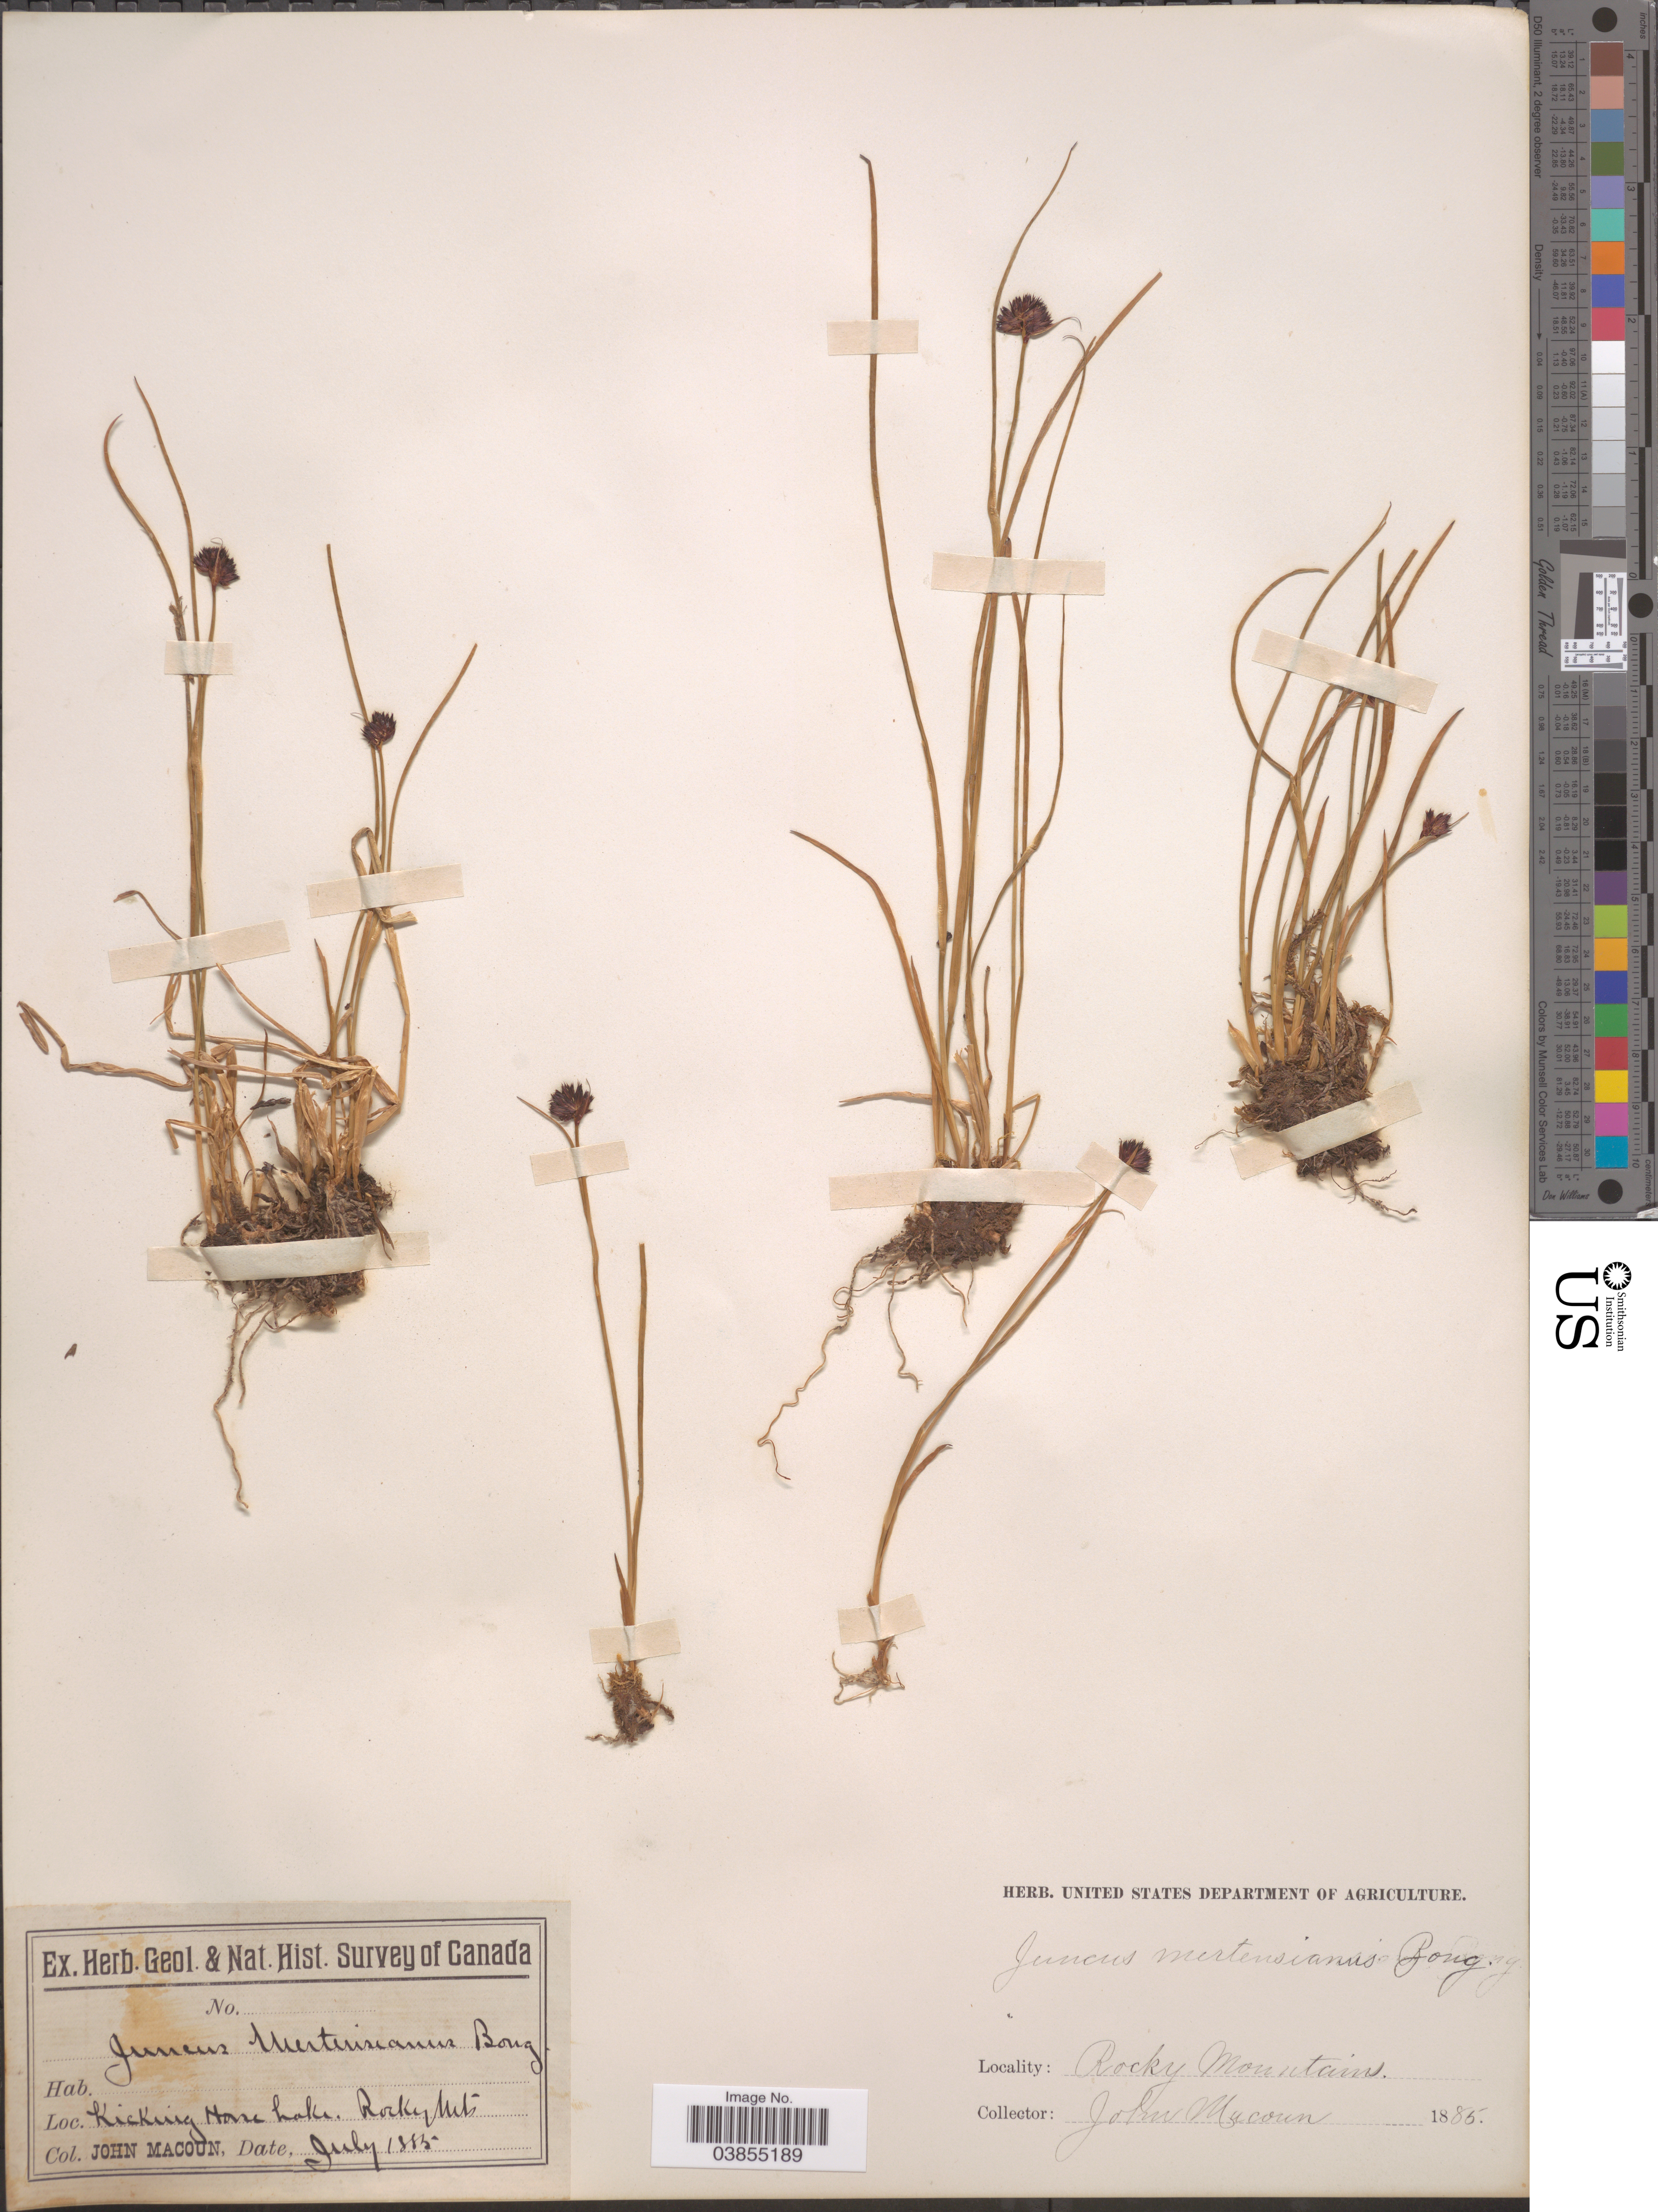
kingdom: Plantae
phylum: Tracheophyta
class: Liliopsida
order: Poales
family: Juncaceae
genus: Juncus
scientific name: Juncus mertensianus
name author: Bong.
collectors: J. Macoun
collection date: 1885-07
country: Canada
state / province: British Columbia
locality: Kicking Horse Lake, Rocky Mountains.